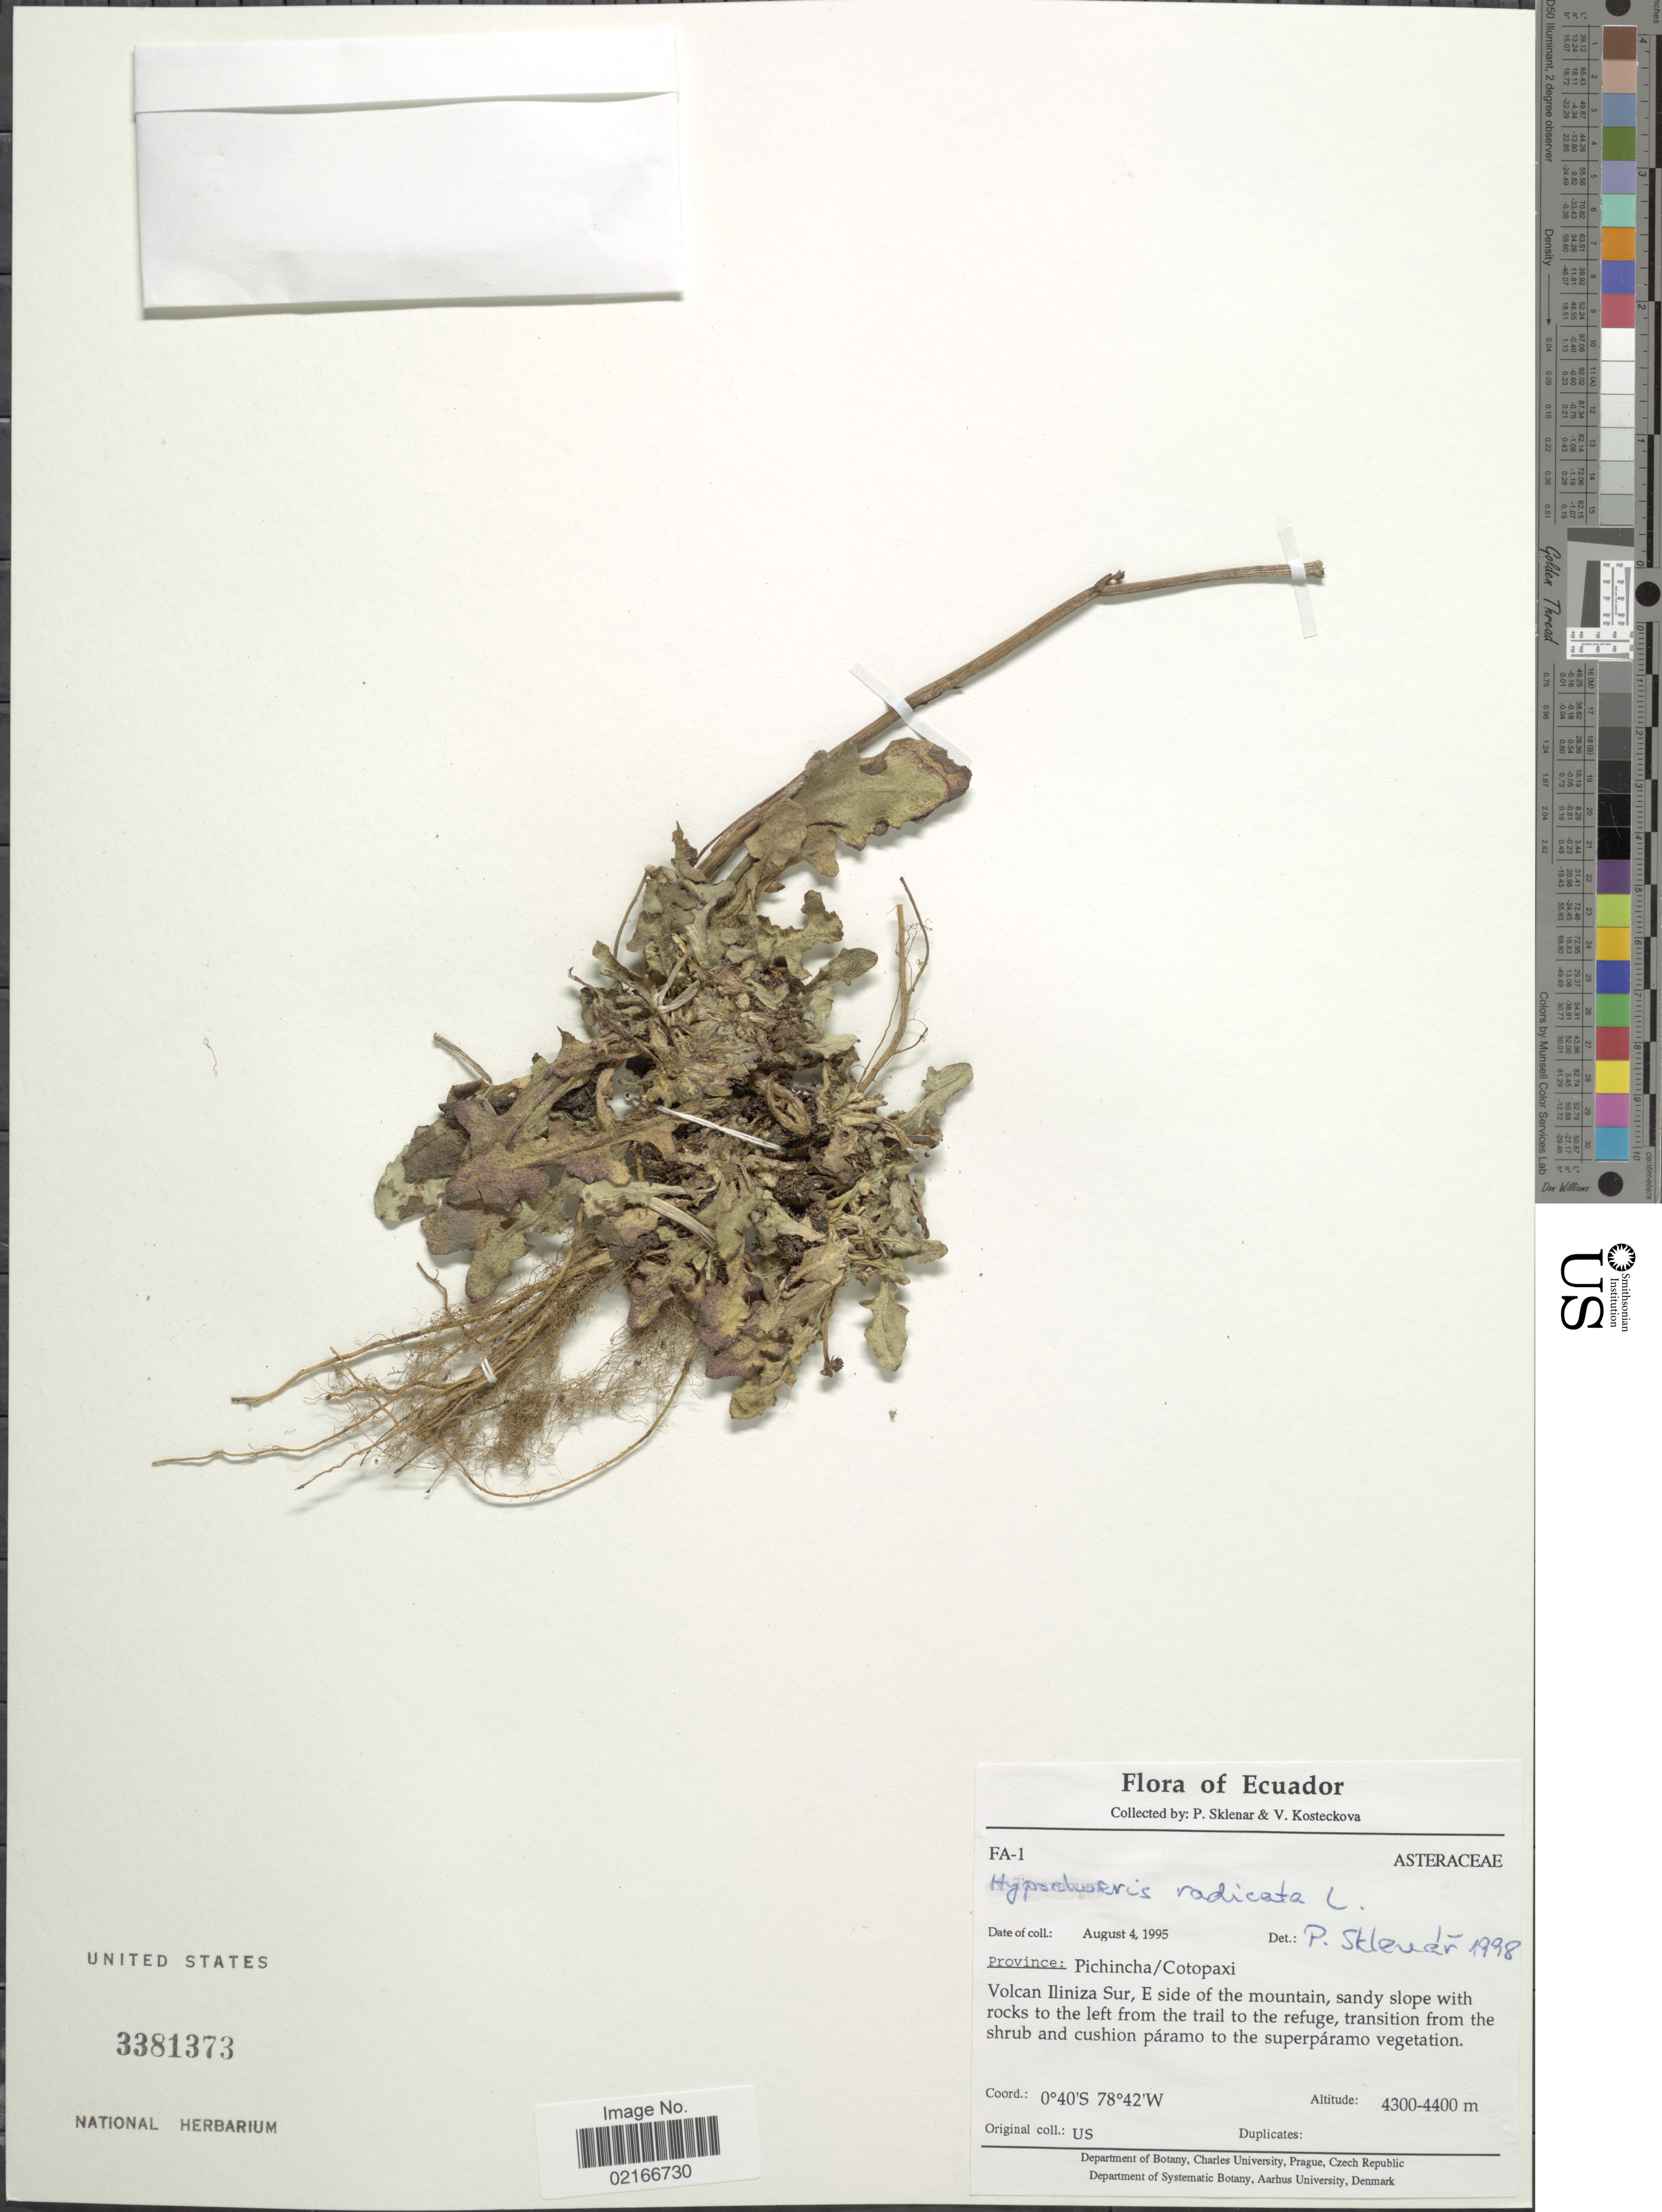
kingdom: Plantae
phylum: Tracheophyta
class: Magnoliopsida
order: Asterales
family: Asteraceae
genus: Hypochaeris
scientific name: Hypochaeris radicata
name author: L.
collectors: P. Sklenar & V. Kosteckova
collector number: FA-1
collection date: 1995-08-04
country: Ecuador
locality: Province: Pichincha/Cotopaxi. Volcan Iliniza Sur, E side of the mountain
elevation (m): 4300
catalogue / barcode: US 3381373